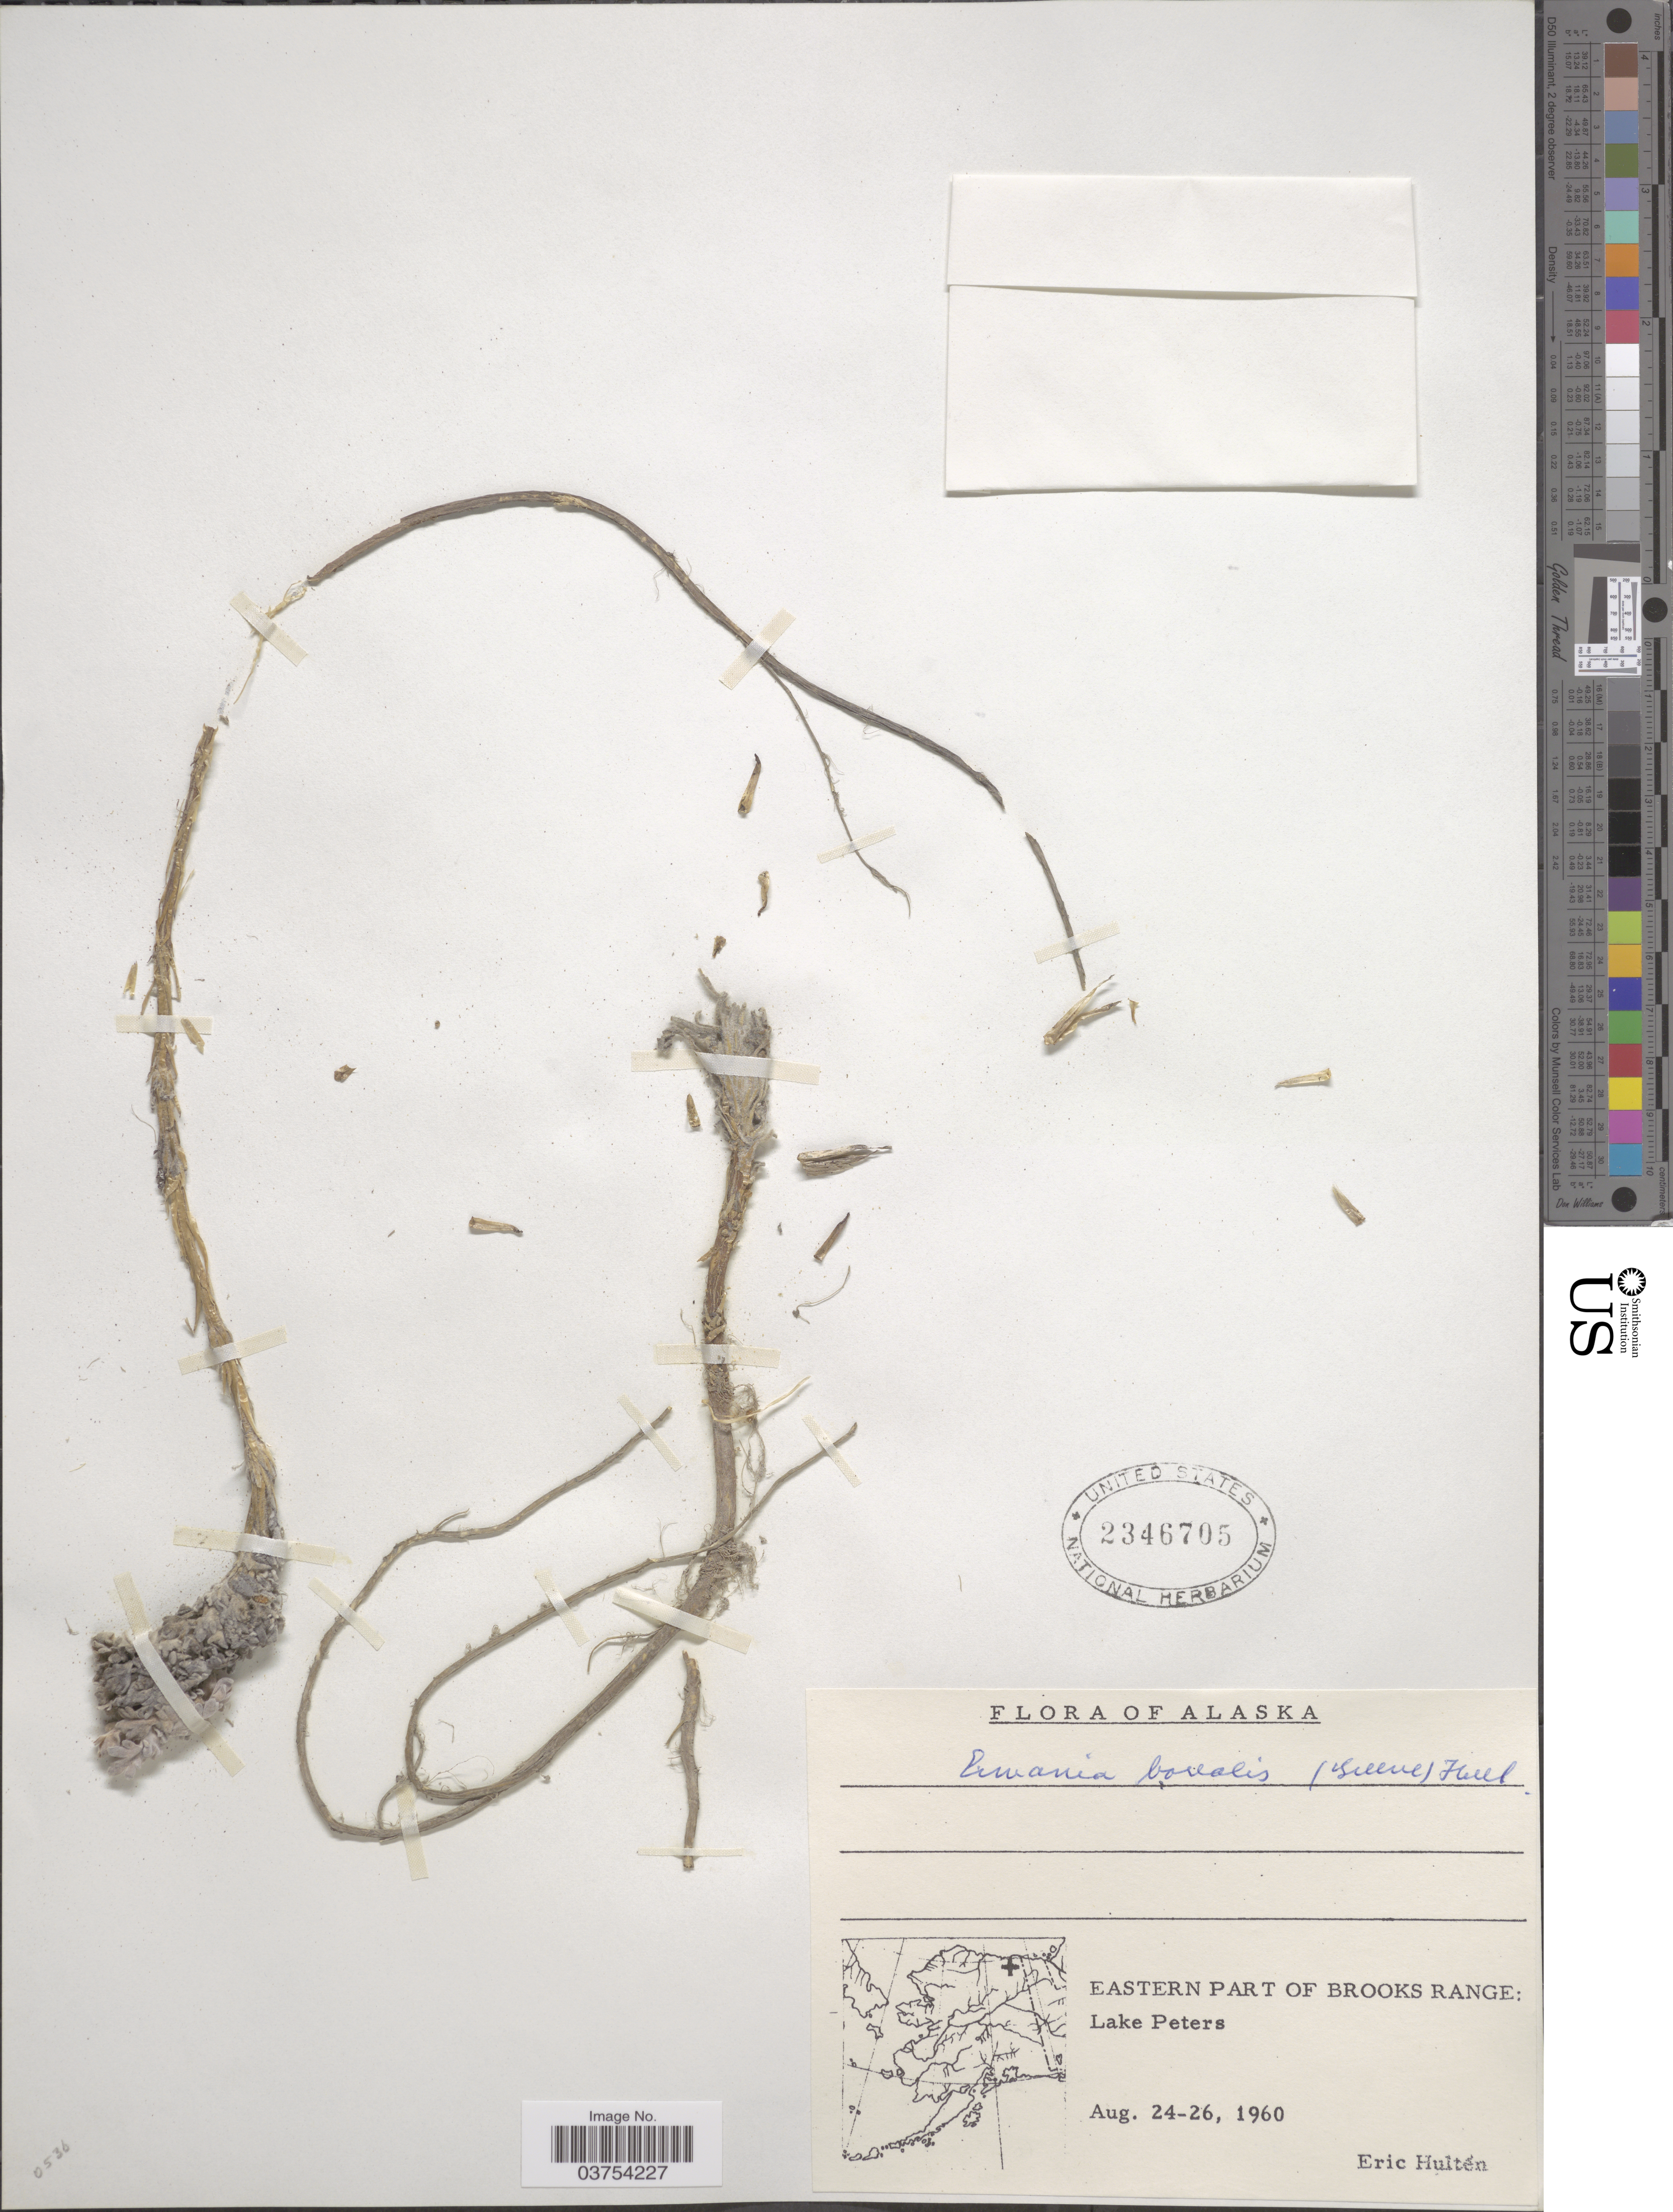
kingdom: Plantae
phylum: Tracheophyta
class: Magnoliopsida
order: Brassicales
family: Brassicaceae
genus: Smelowskia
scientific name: Smelowskia borealis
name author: (Greene) W.H.Drury & Rollins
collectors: E. G. Hultén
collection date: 1960-08-24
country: United States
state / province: Alaska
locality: Eastern part of Brooks Range: Lake Peters.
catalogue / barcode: US 2346705